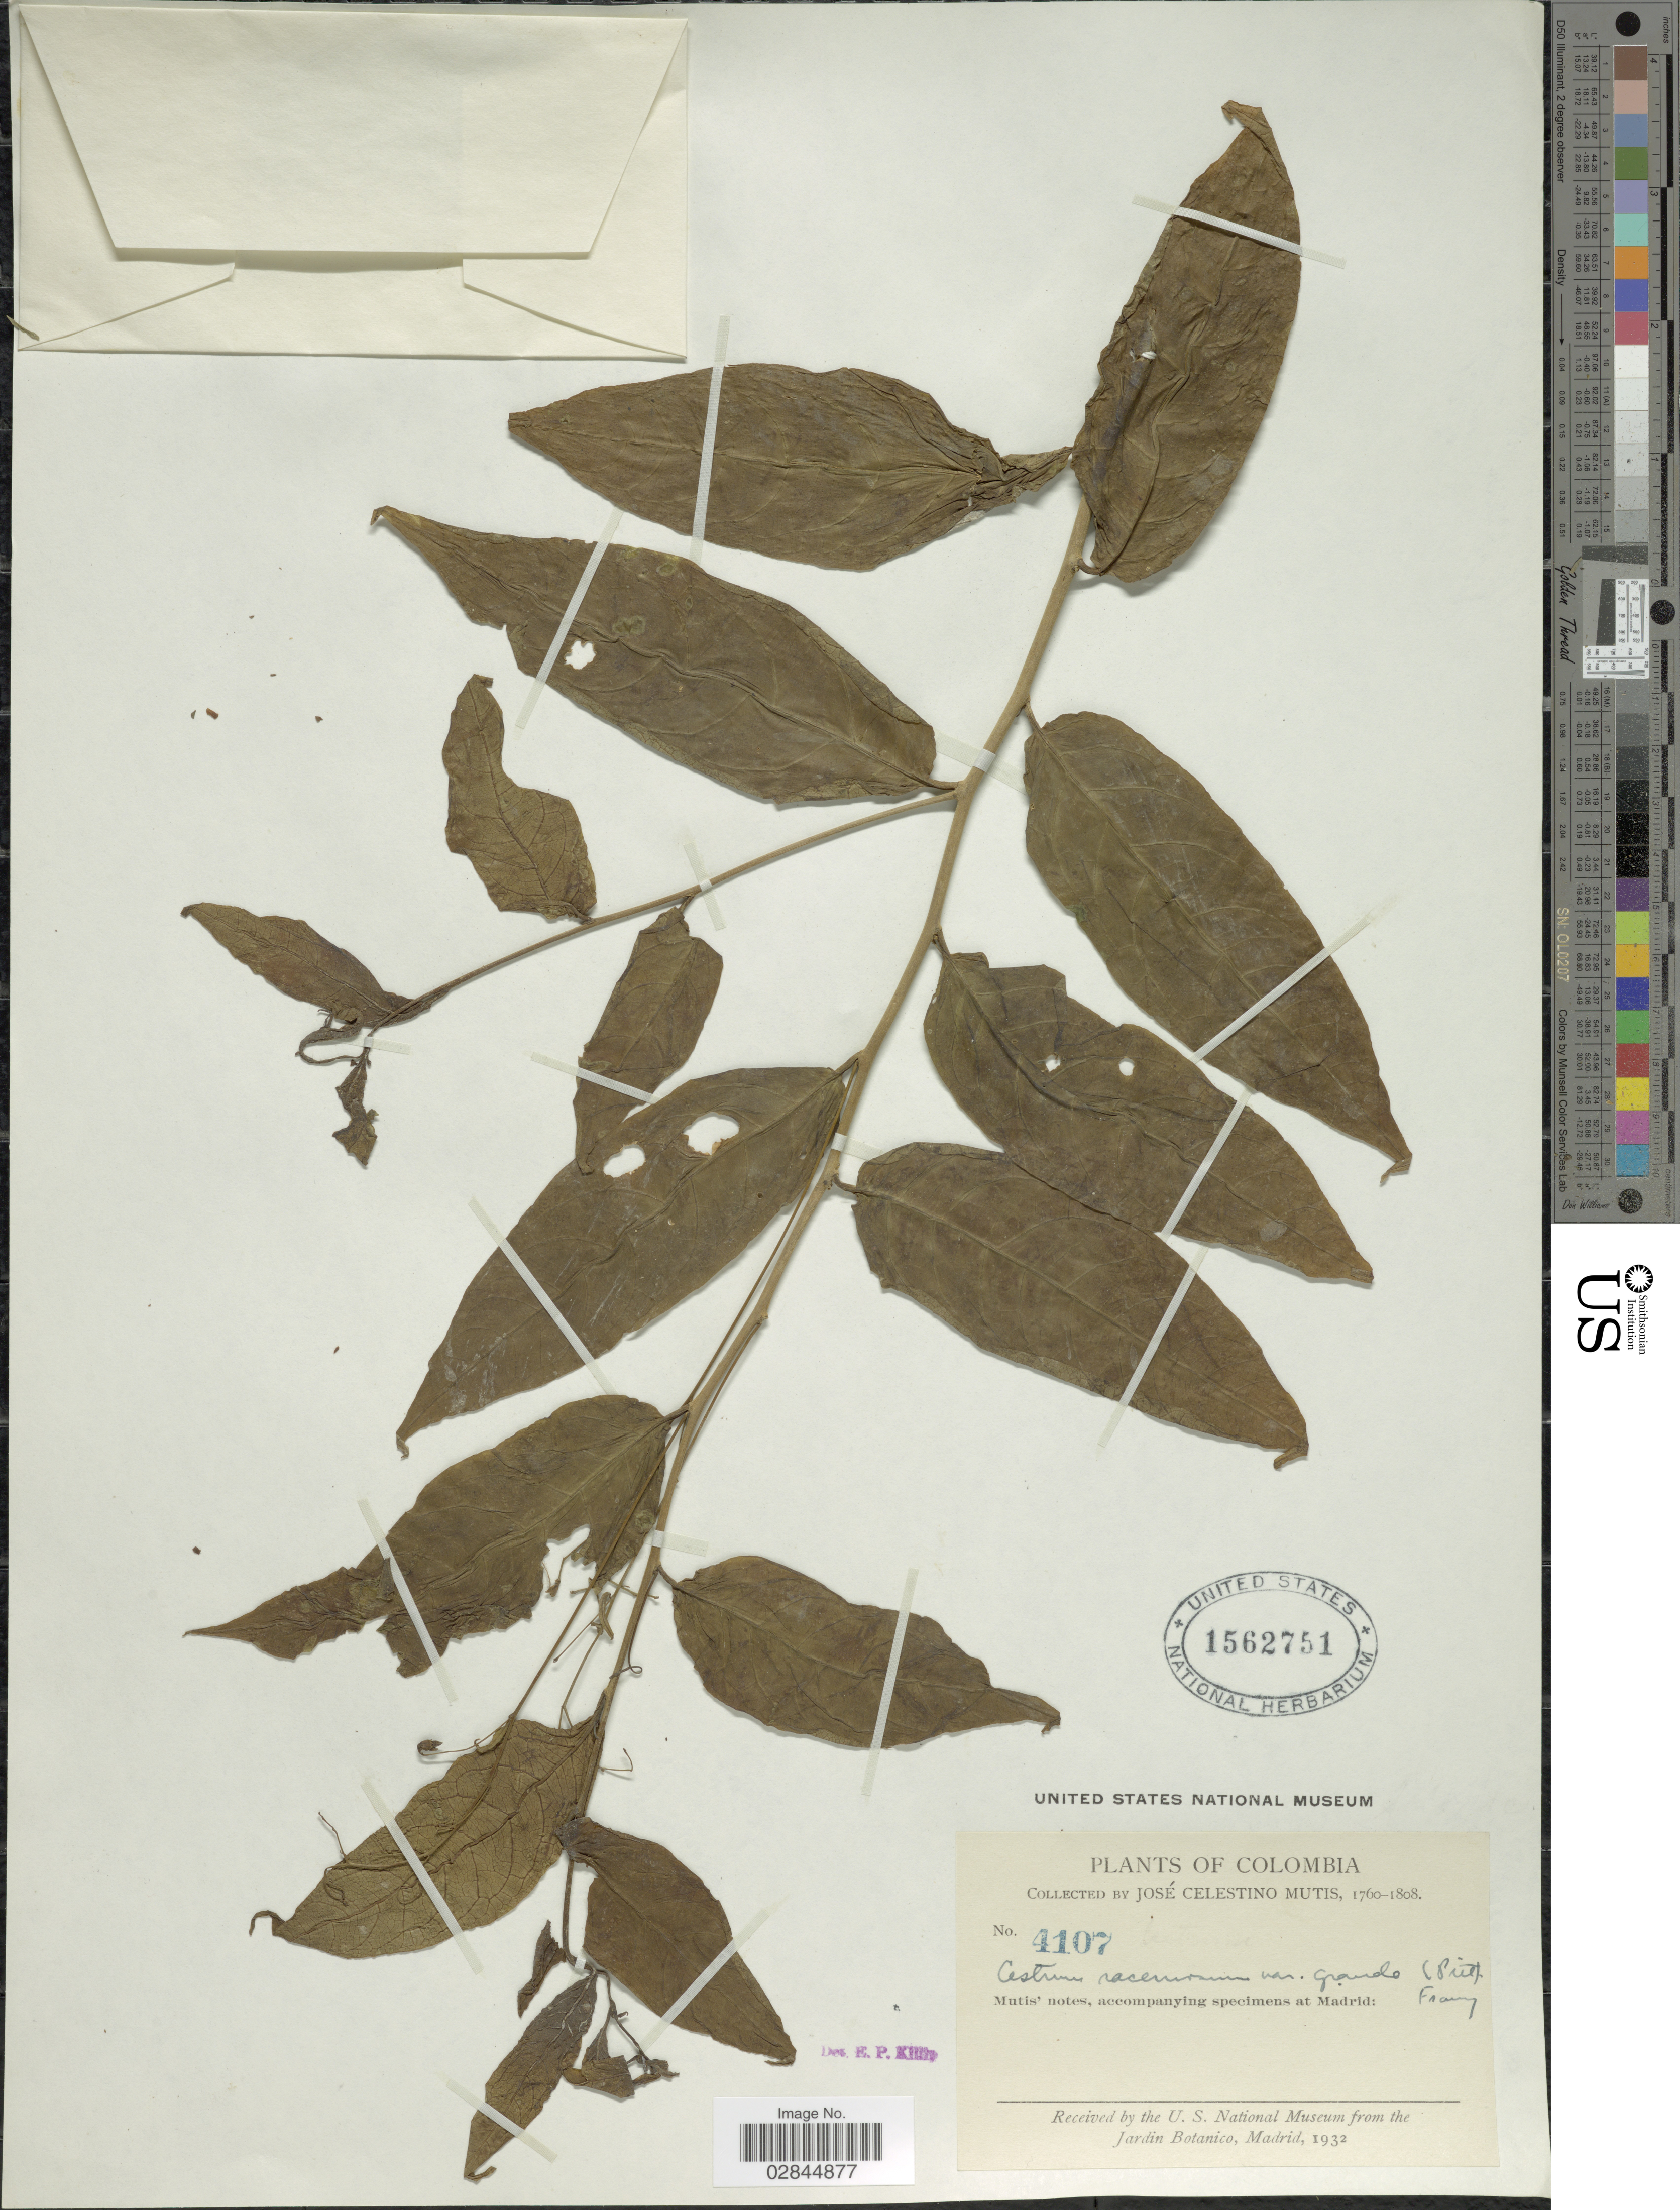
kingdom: Plantae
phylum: Tracheophyta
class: Magnoliopsida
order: Solanales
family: Solanaceae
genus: Cestrum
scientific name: Cestrum racemosum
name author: Ruiz & Pav.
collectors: J. C. B. Mutis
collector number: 4107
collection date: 1760/1808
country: Colombia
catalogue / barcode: US 1562751